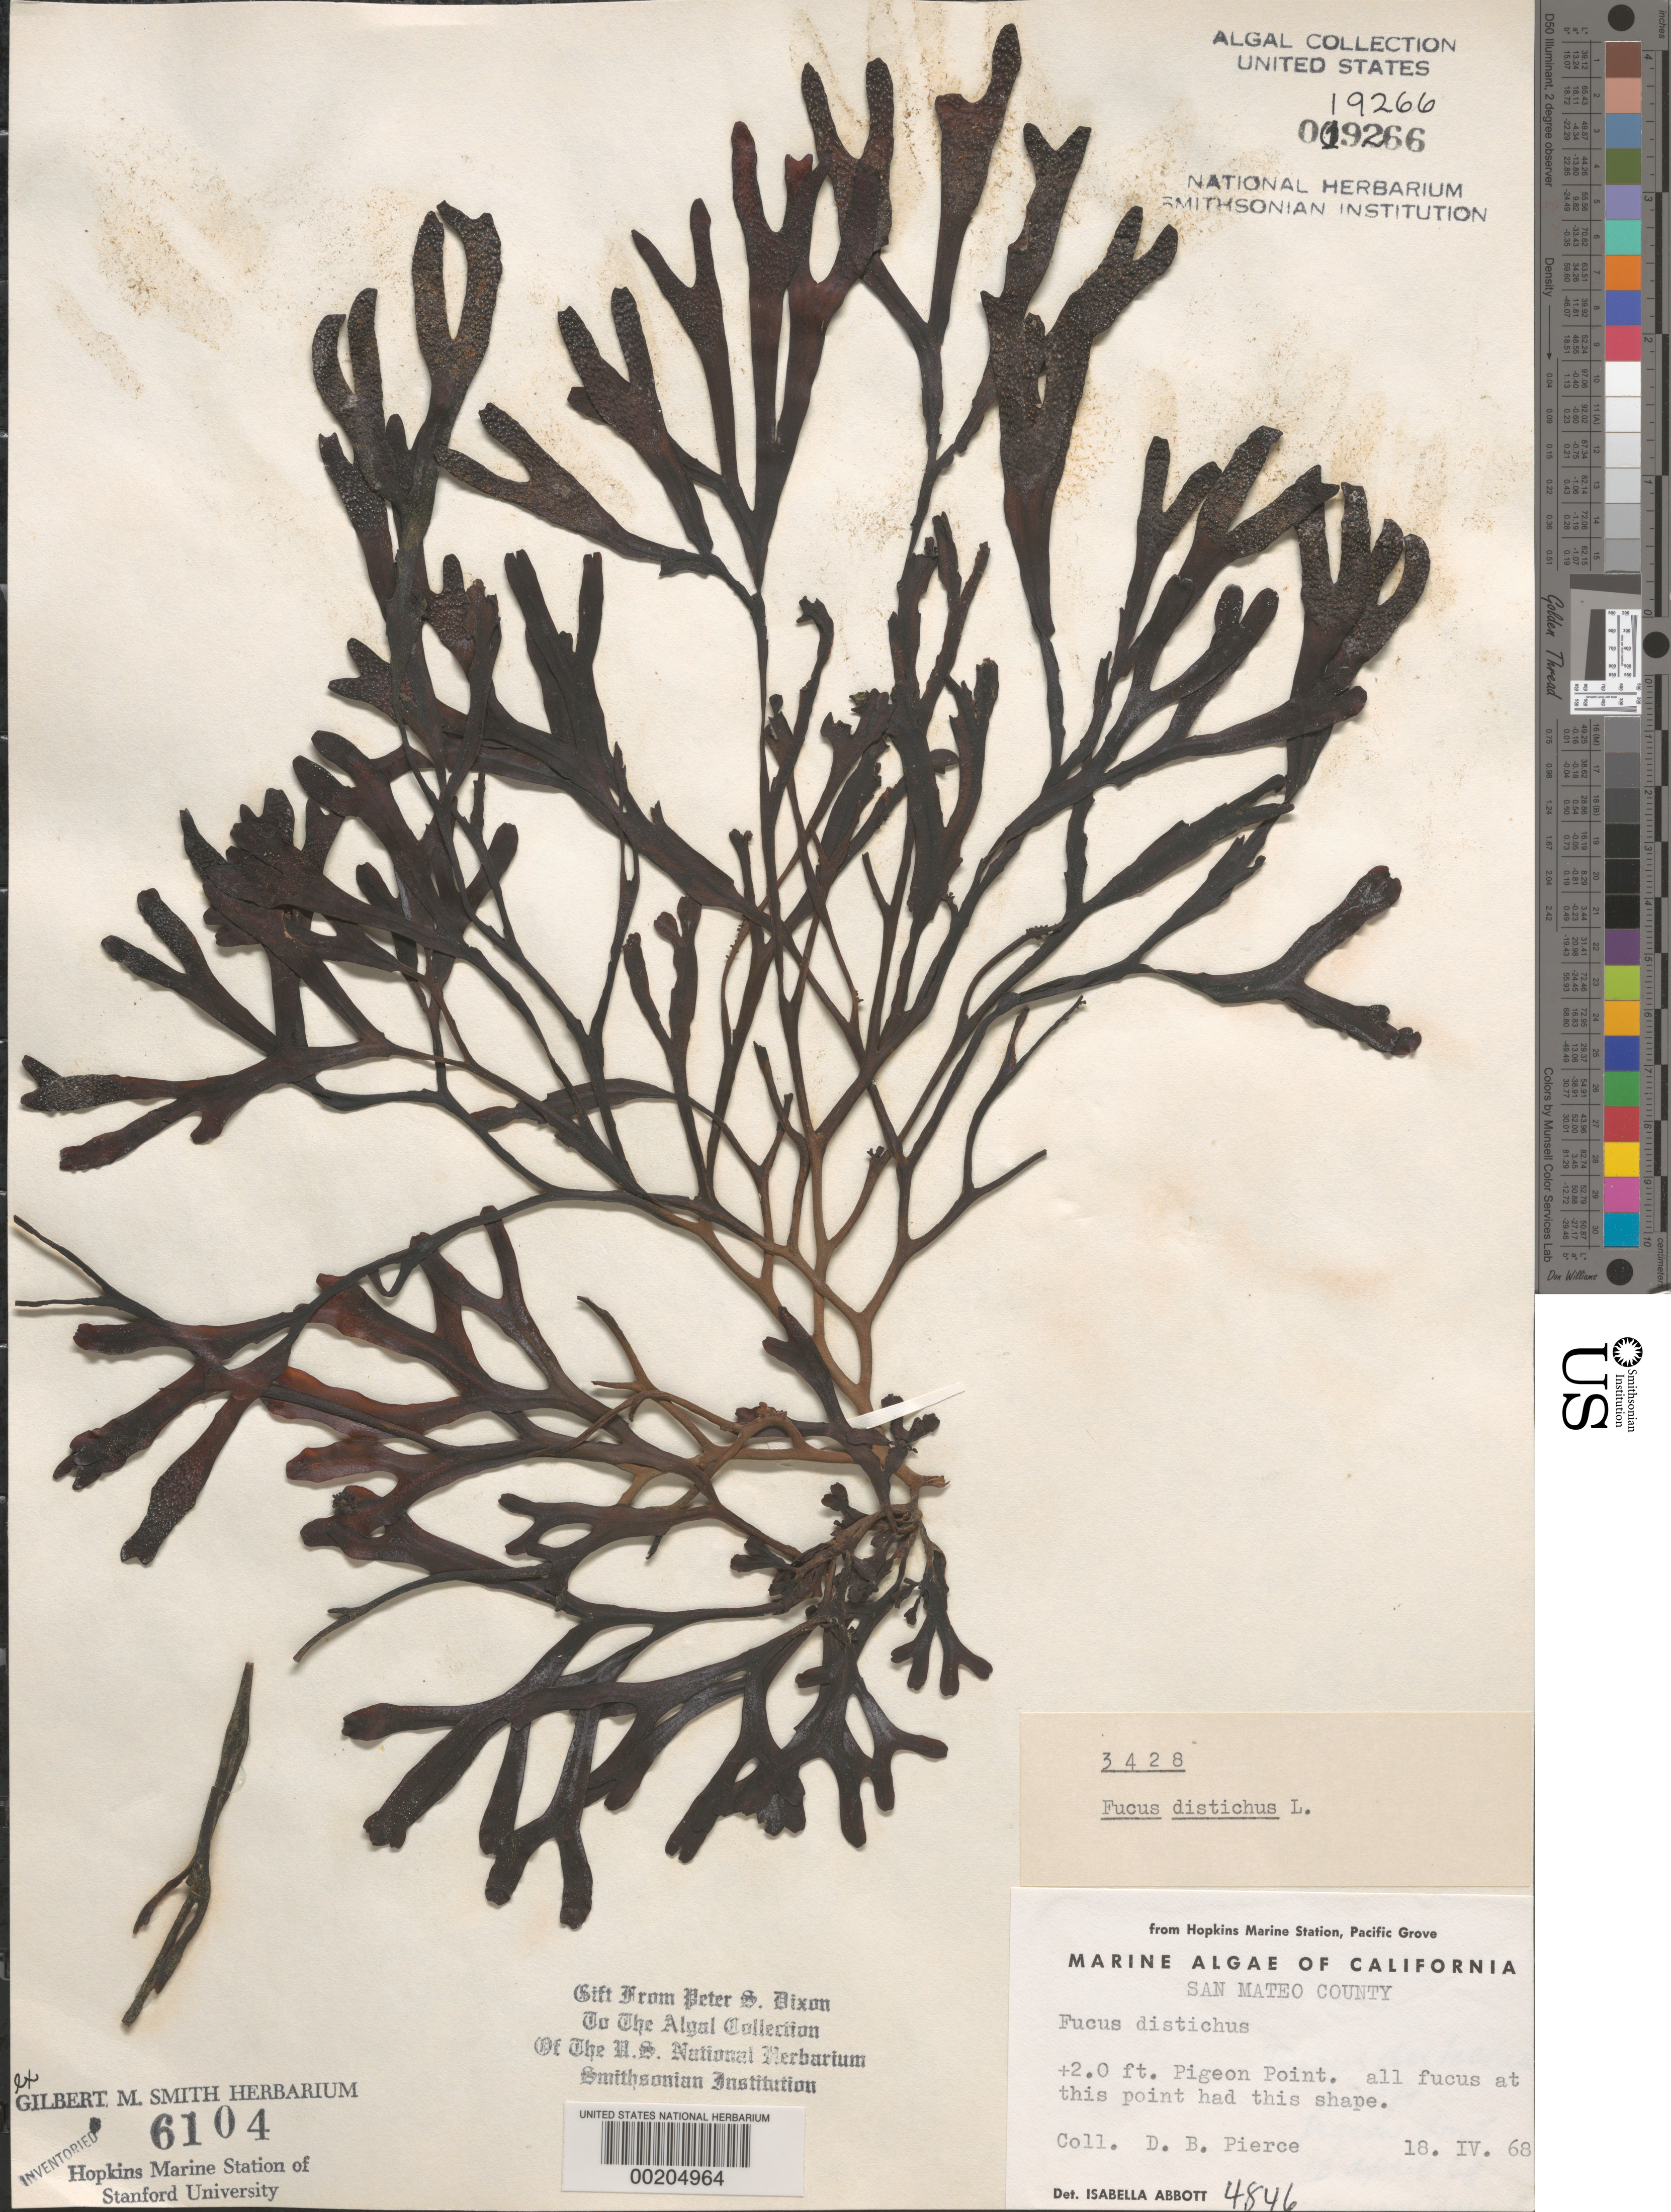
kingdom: Chromista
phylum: Ochrophyta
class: Phaeophyceae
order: Fucales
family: Fucaceae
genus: Fucus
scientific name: Fucus distichus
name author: L.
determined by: Abbott, Isabella A.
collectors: D. Pierce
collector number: IAA 4846 & PSD 3428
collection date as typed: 18 Apr 1968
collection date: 1968-04-18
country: United States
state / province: California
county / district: San Mateo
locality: Pigeon Point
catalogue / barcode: US 19266